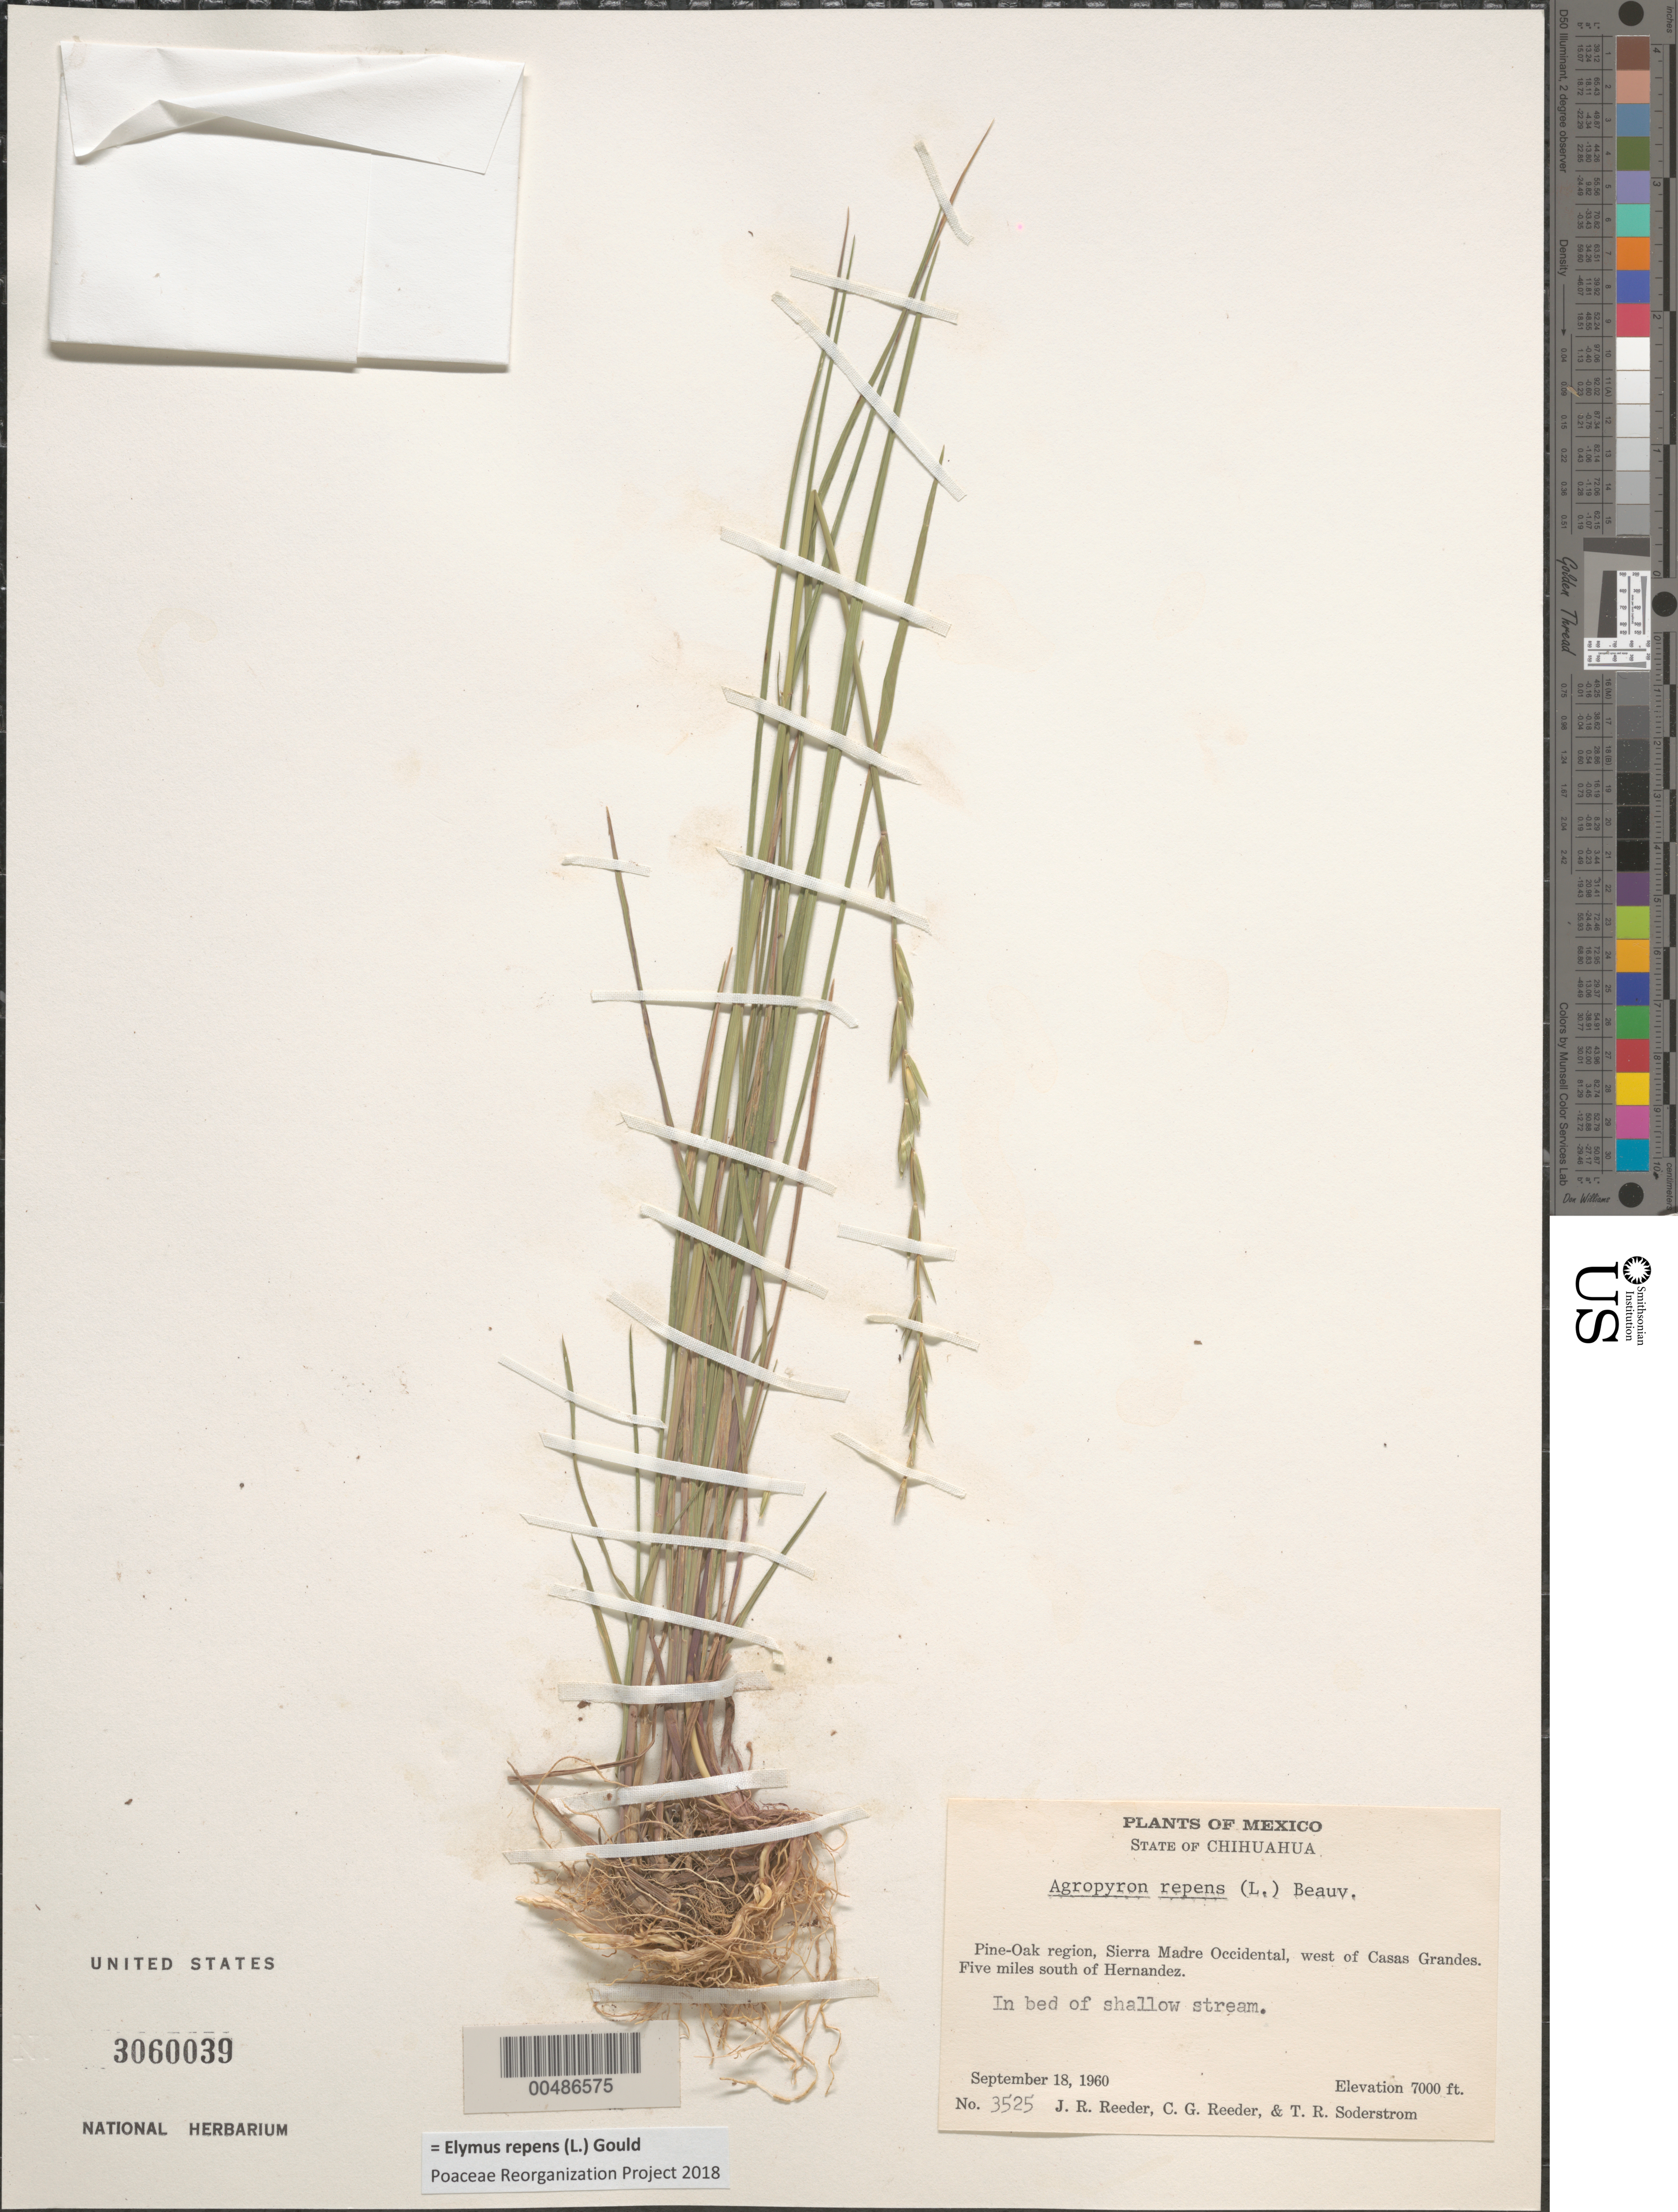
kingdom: Plantae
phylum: Tracheophyta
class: Liliopsida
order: Poales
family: Poaceae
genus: Elymus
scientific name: Elymus repens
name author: (L.) Gould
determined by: Poaceae Reorganization Project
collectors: J. R. Reeder, C. G. Reeder & T. R. Soderstrom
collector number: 3525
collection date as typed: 18 Sep 1960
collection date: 1960-09-18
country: Mexico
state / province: Chihuahua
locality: Pine-Oak region, Sierra Madre Occidental, W of Casas Grandes. 5 mi S of Hernandez.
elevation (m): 2134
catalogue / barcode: US 3060039